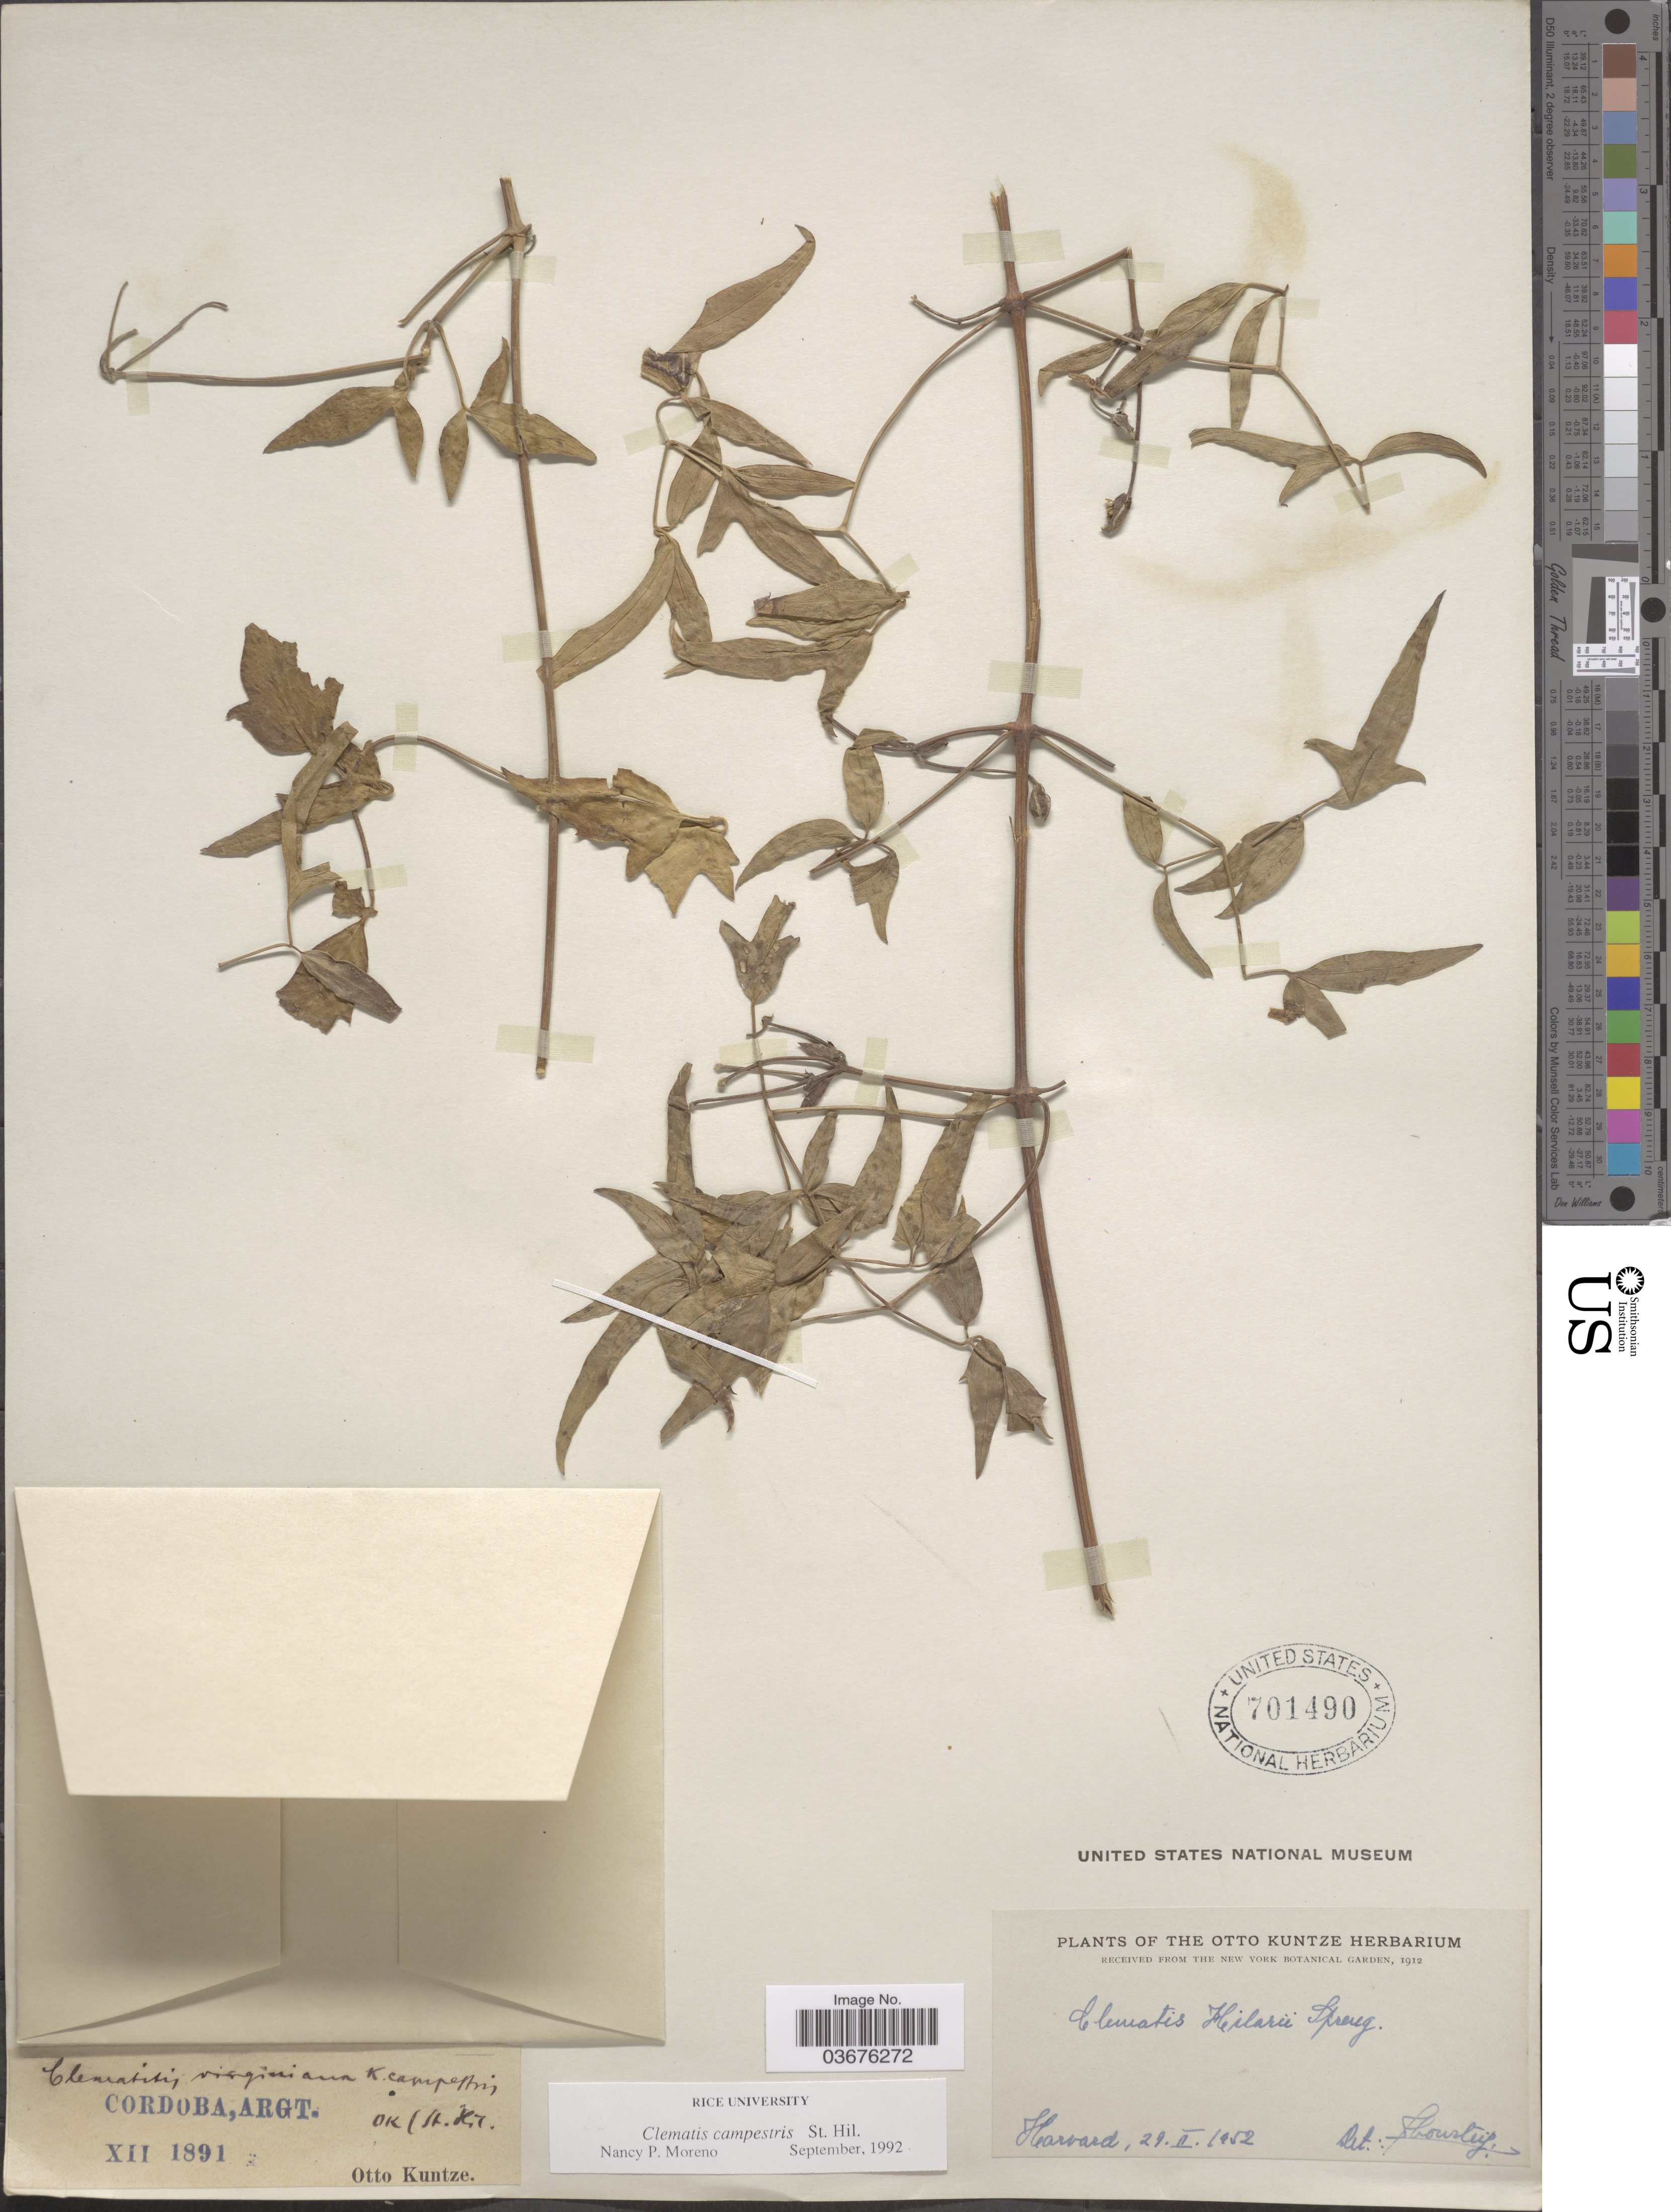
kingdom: Plantae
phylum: Tracheophyta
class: Magnoliopsida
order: Ranunculales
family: Ranunculaceae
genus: Clematis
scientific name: Clematis campestris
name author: A. St.-Hil.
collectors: C.E.O. Kuntze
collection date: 1891-12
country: Argentina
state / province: Cordoba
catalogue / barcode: US 701490